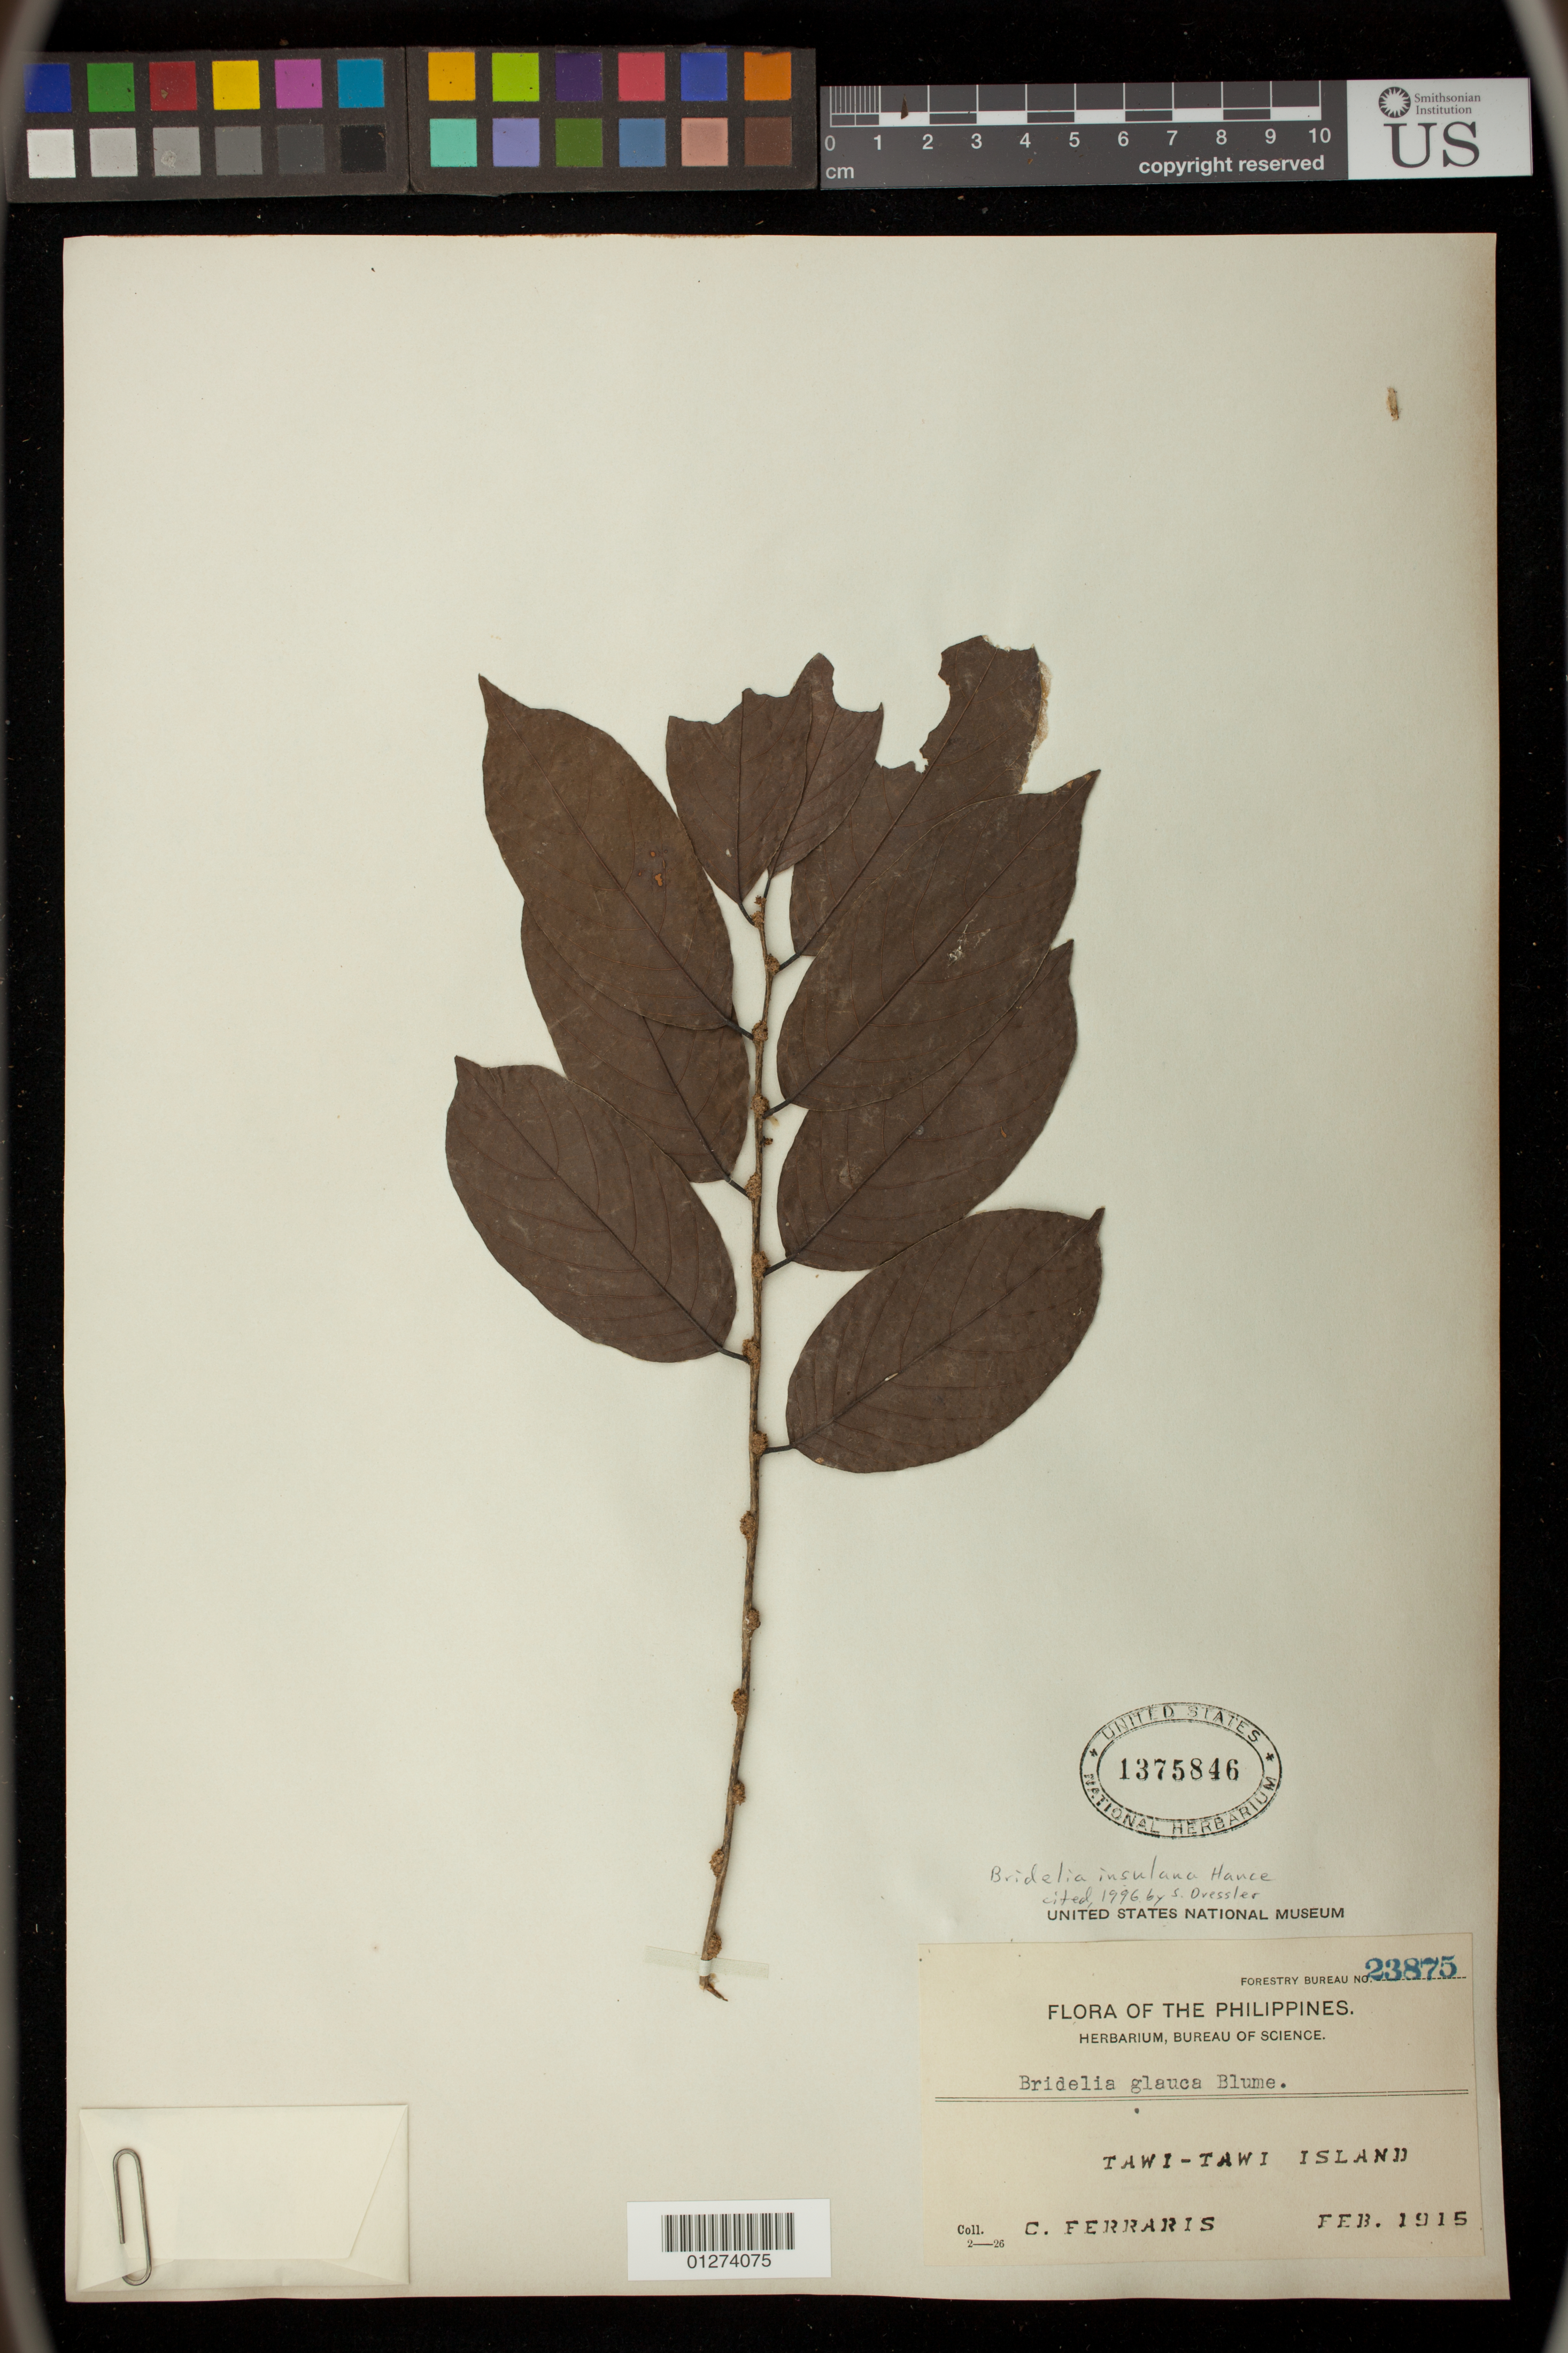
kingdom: Plantae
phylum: Tracheophyta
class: Magnoliopsida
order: Malpighiales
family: Phyllanthaceae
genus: Bridelia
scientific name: Bridelia insulana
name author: Hance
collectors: C. Ferraris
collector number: For. Bur. 23875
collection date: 1915-02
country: Philippines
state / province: Muslim Mindanao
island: Tawi-Tawi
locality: Tawi-Tawi Province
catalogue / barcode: US 1375846